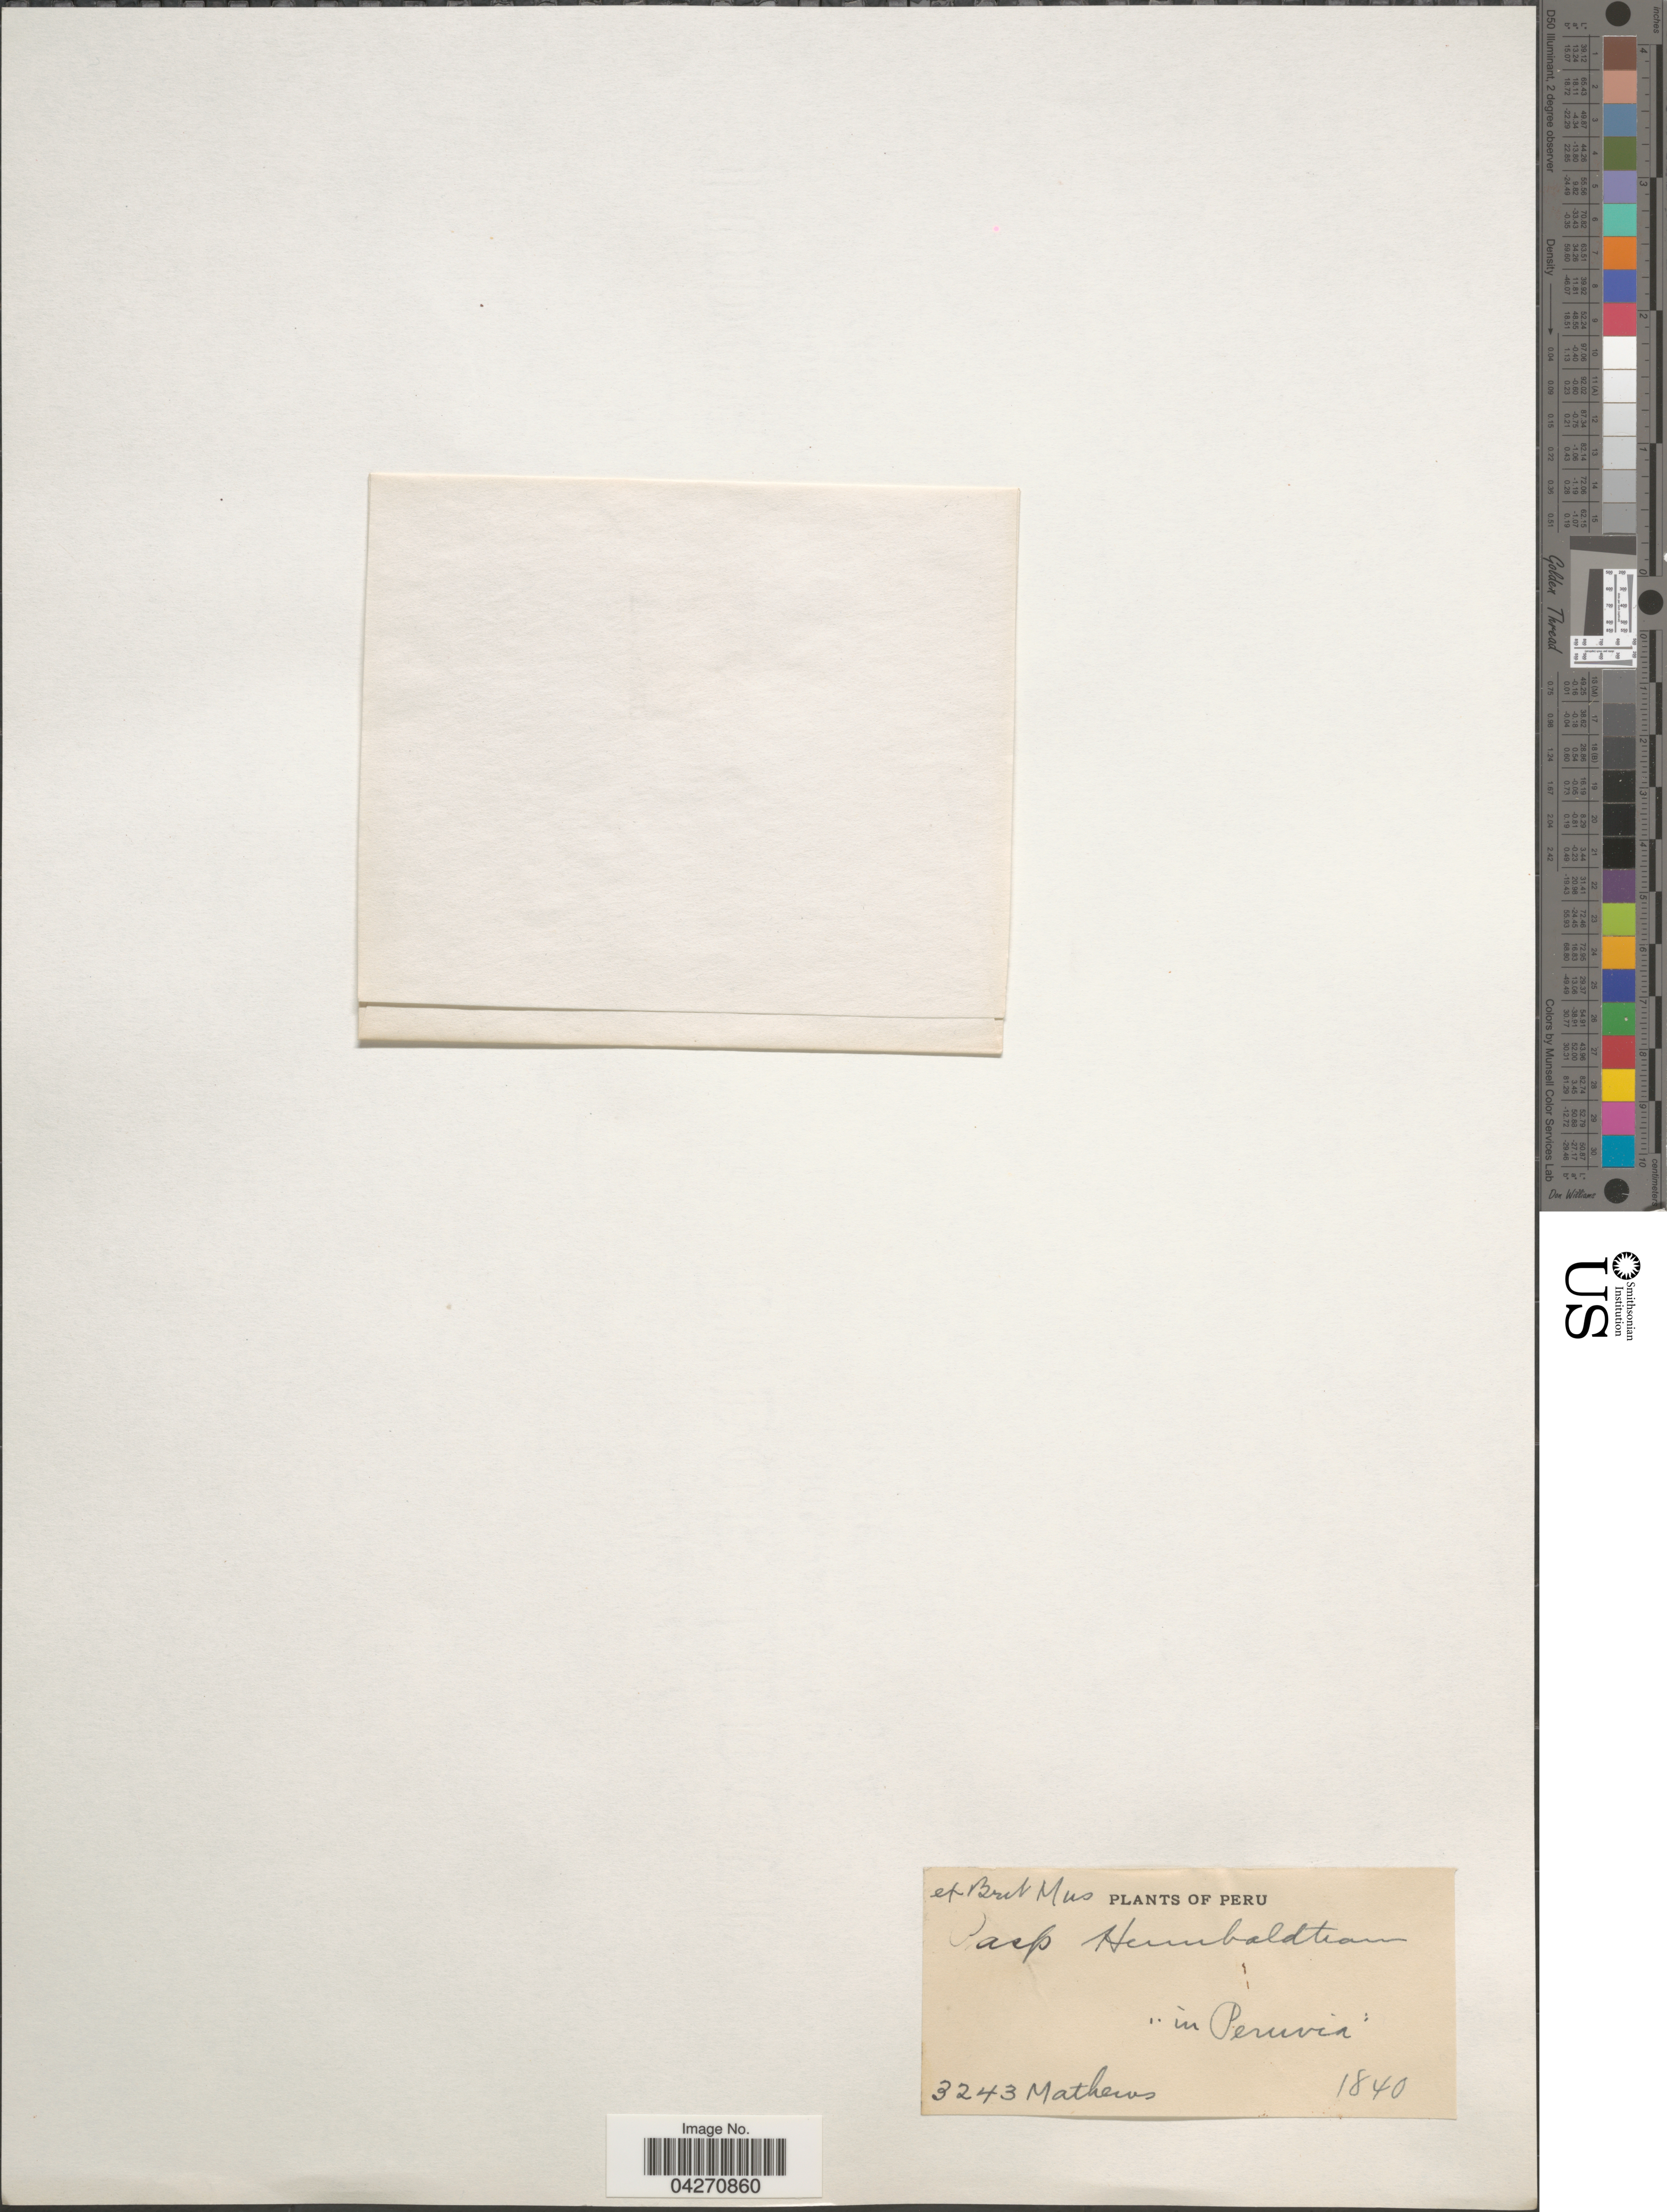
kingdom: Plantae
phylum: Tracheophyta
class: Liliopsida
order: Poales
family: Poaceae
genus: Paspalum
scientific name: Paspalum humboldtianum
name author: Flüggé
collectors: -- Mathews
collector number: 3243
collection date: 1840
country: Peru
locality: In Peruvia.